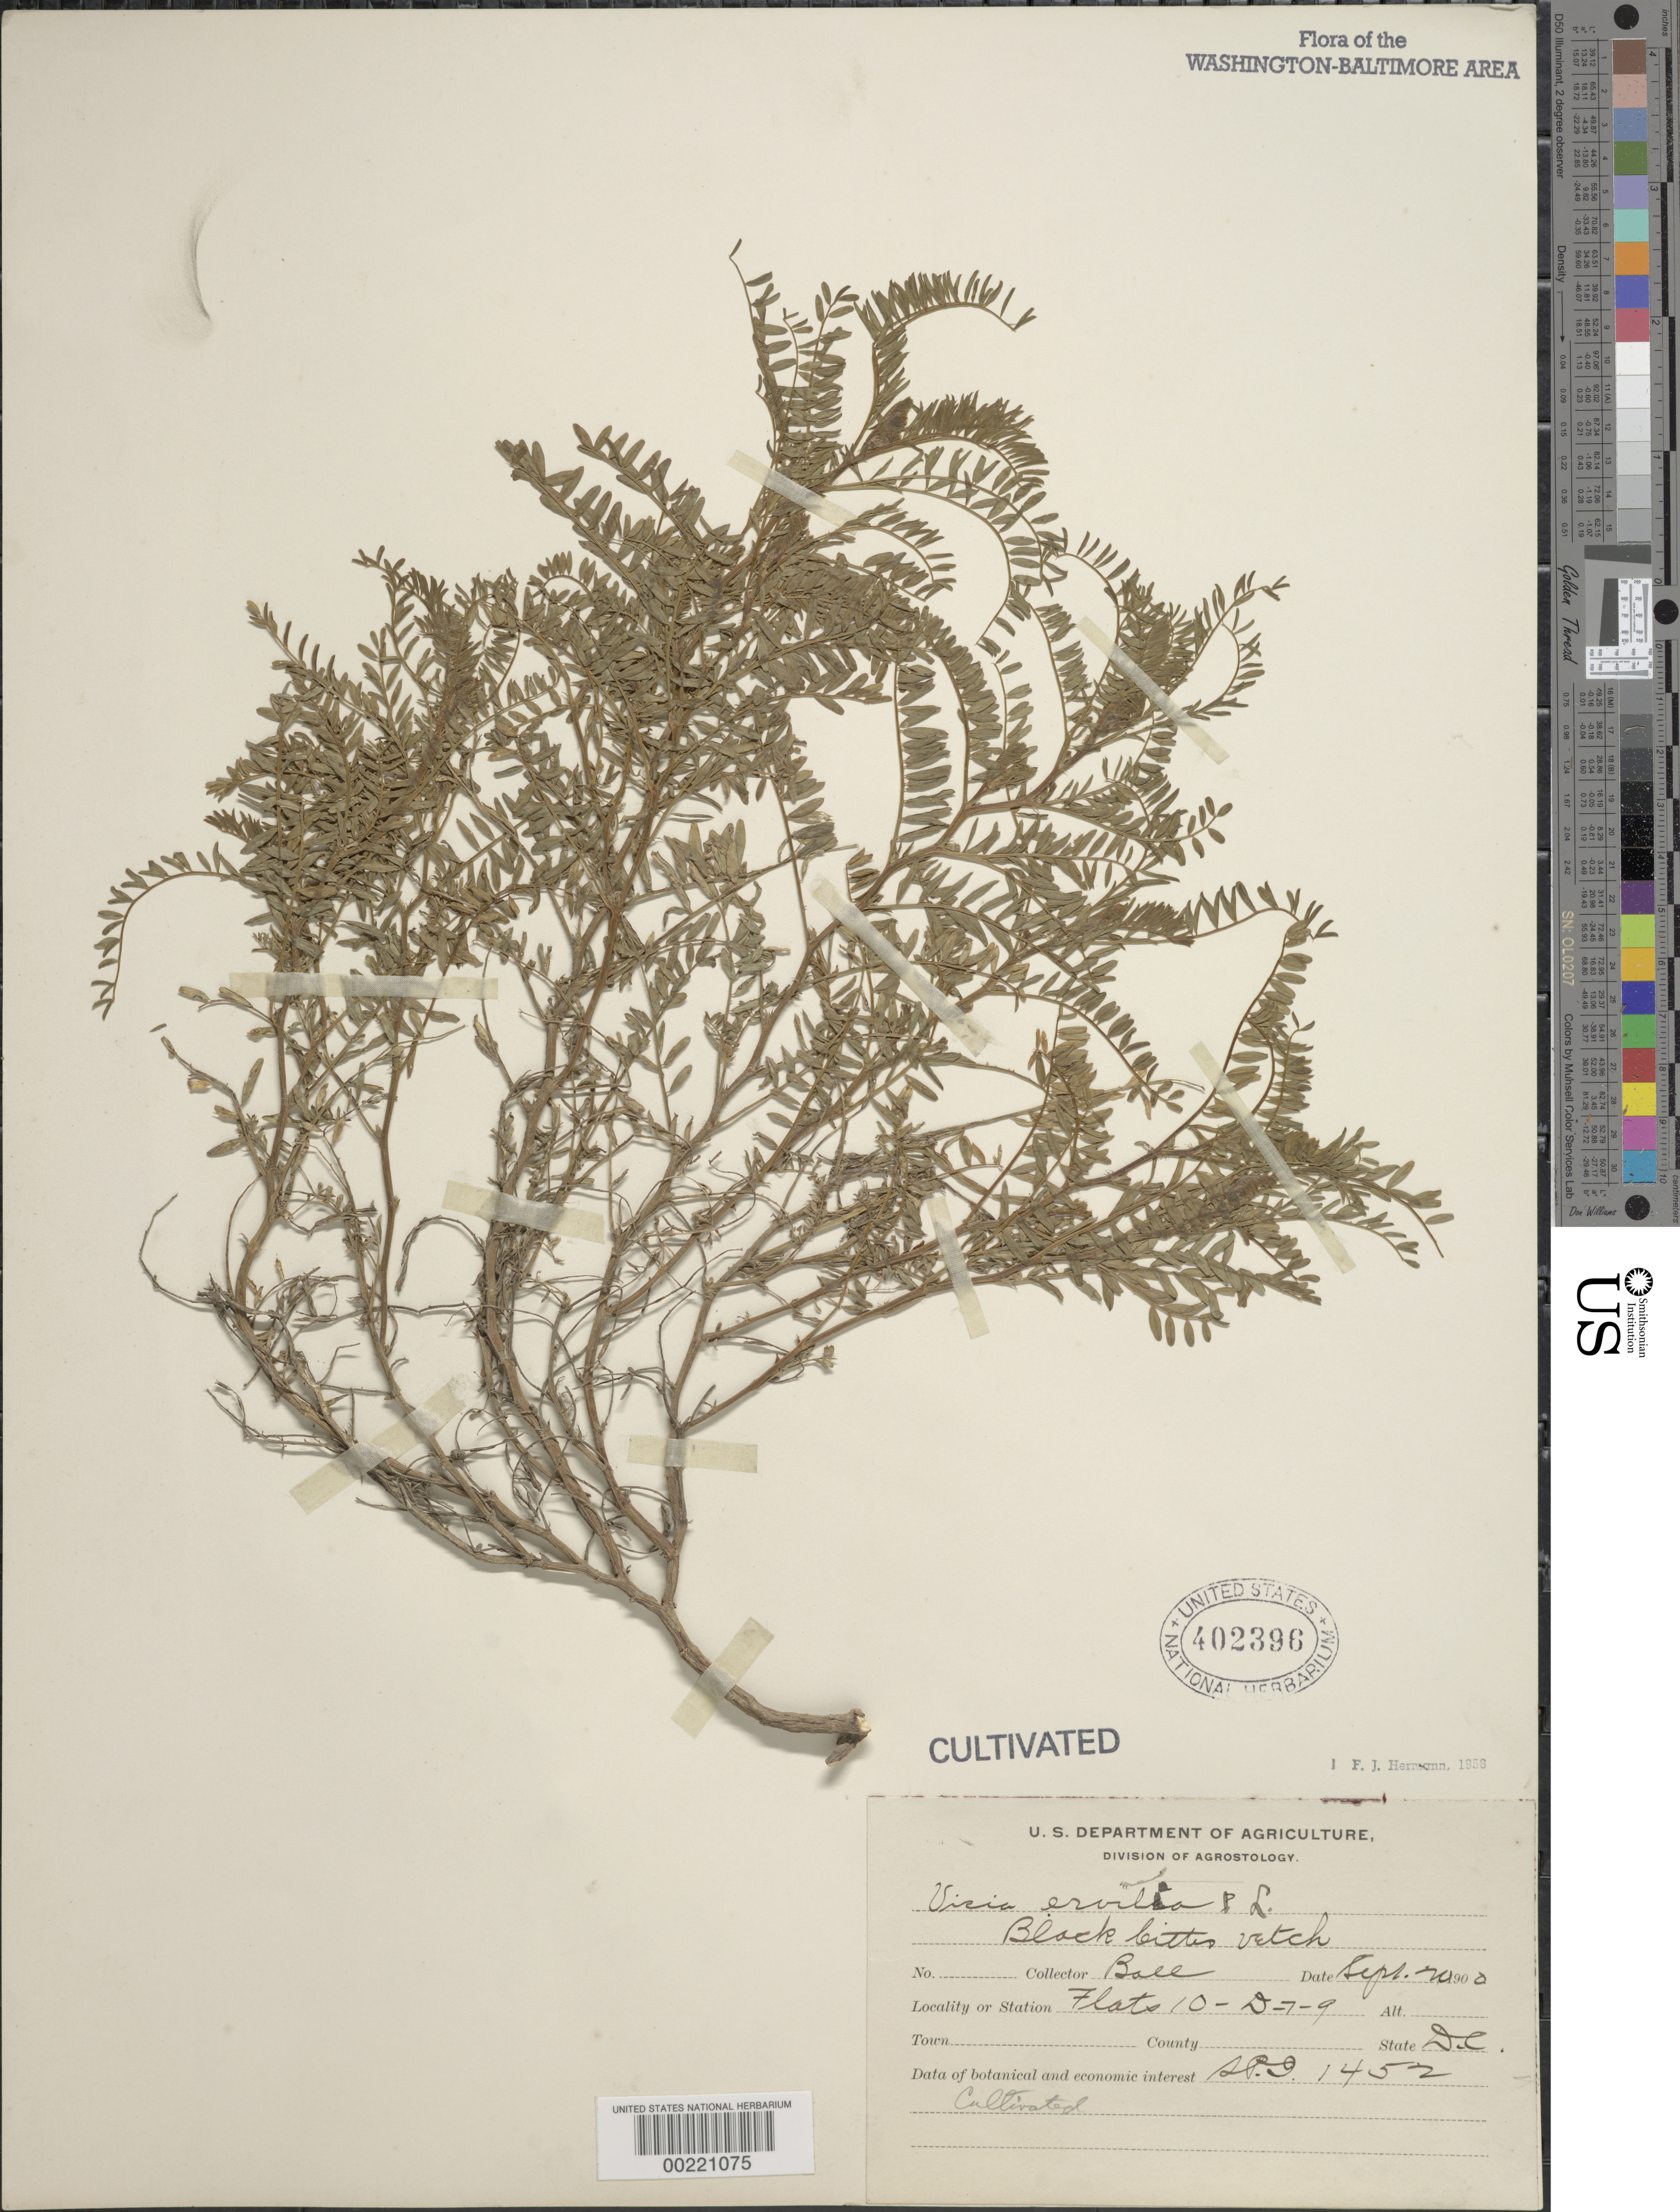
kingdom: Plantae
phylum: Tracheophyta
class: Magnoliopsida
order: Fabales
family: Fabaceae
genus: Vicia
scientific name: Vicia ervilia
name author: (L.) Willd.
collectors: -- Ball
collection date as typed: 20 Sep 1900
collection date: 1900-09-20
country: United States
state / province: District of Columbia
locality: Flats 10-d-7-9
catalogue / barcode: US 402396